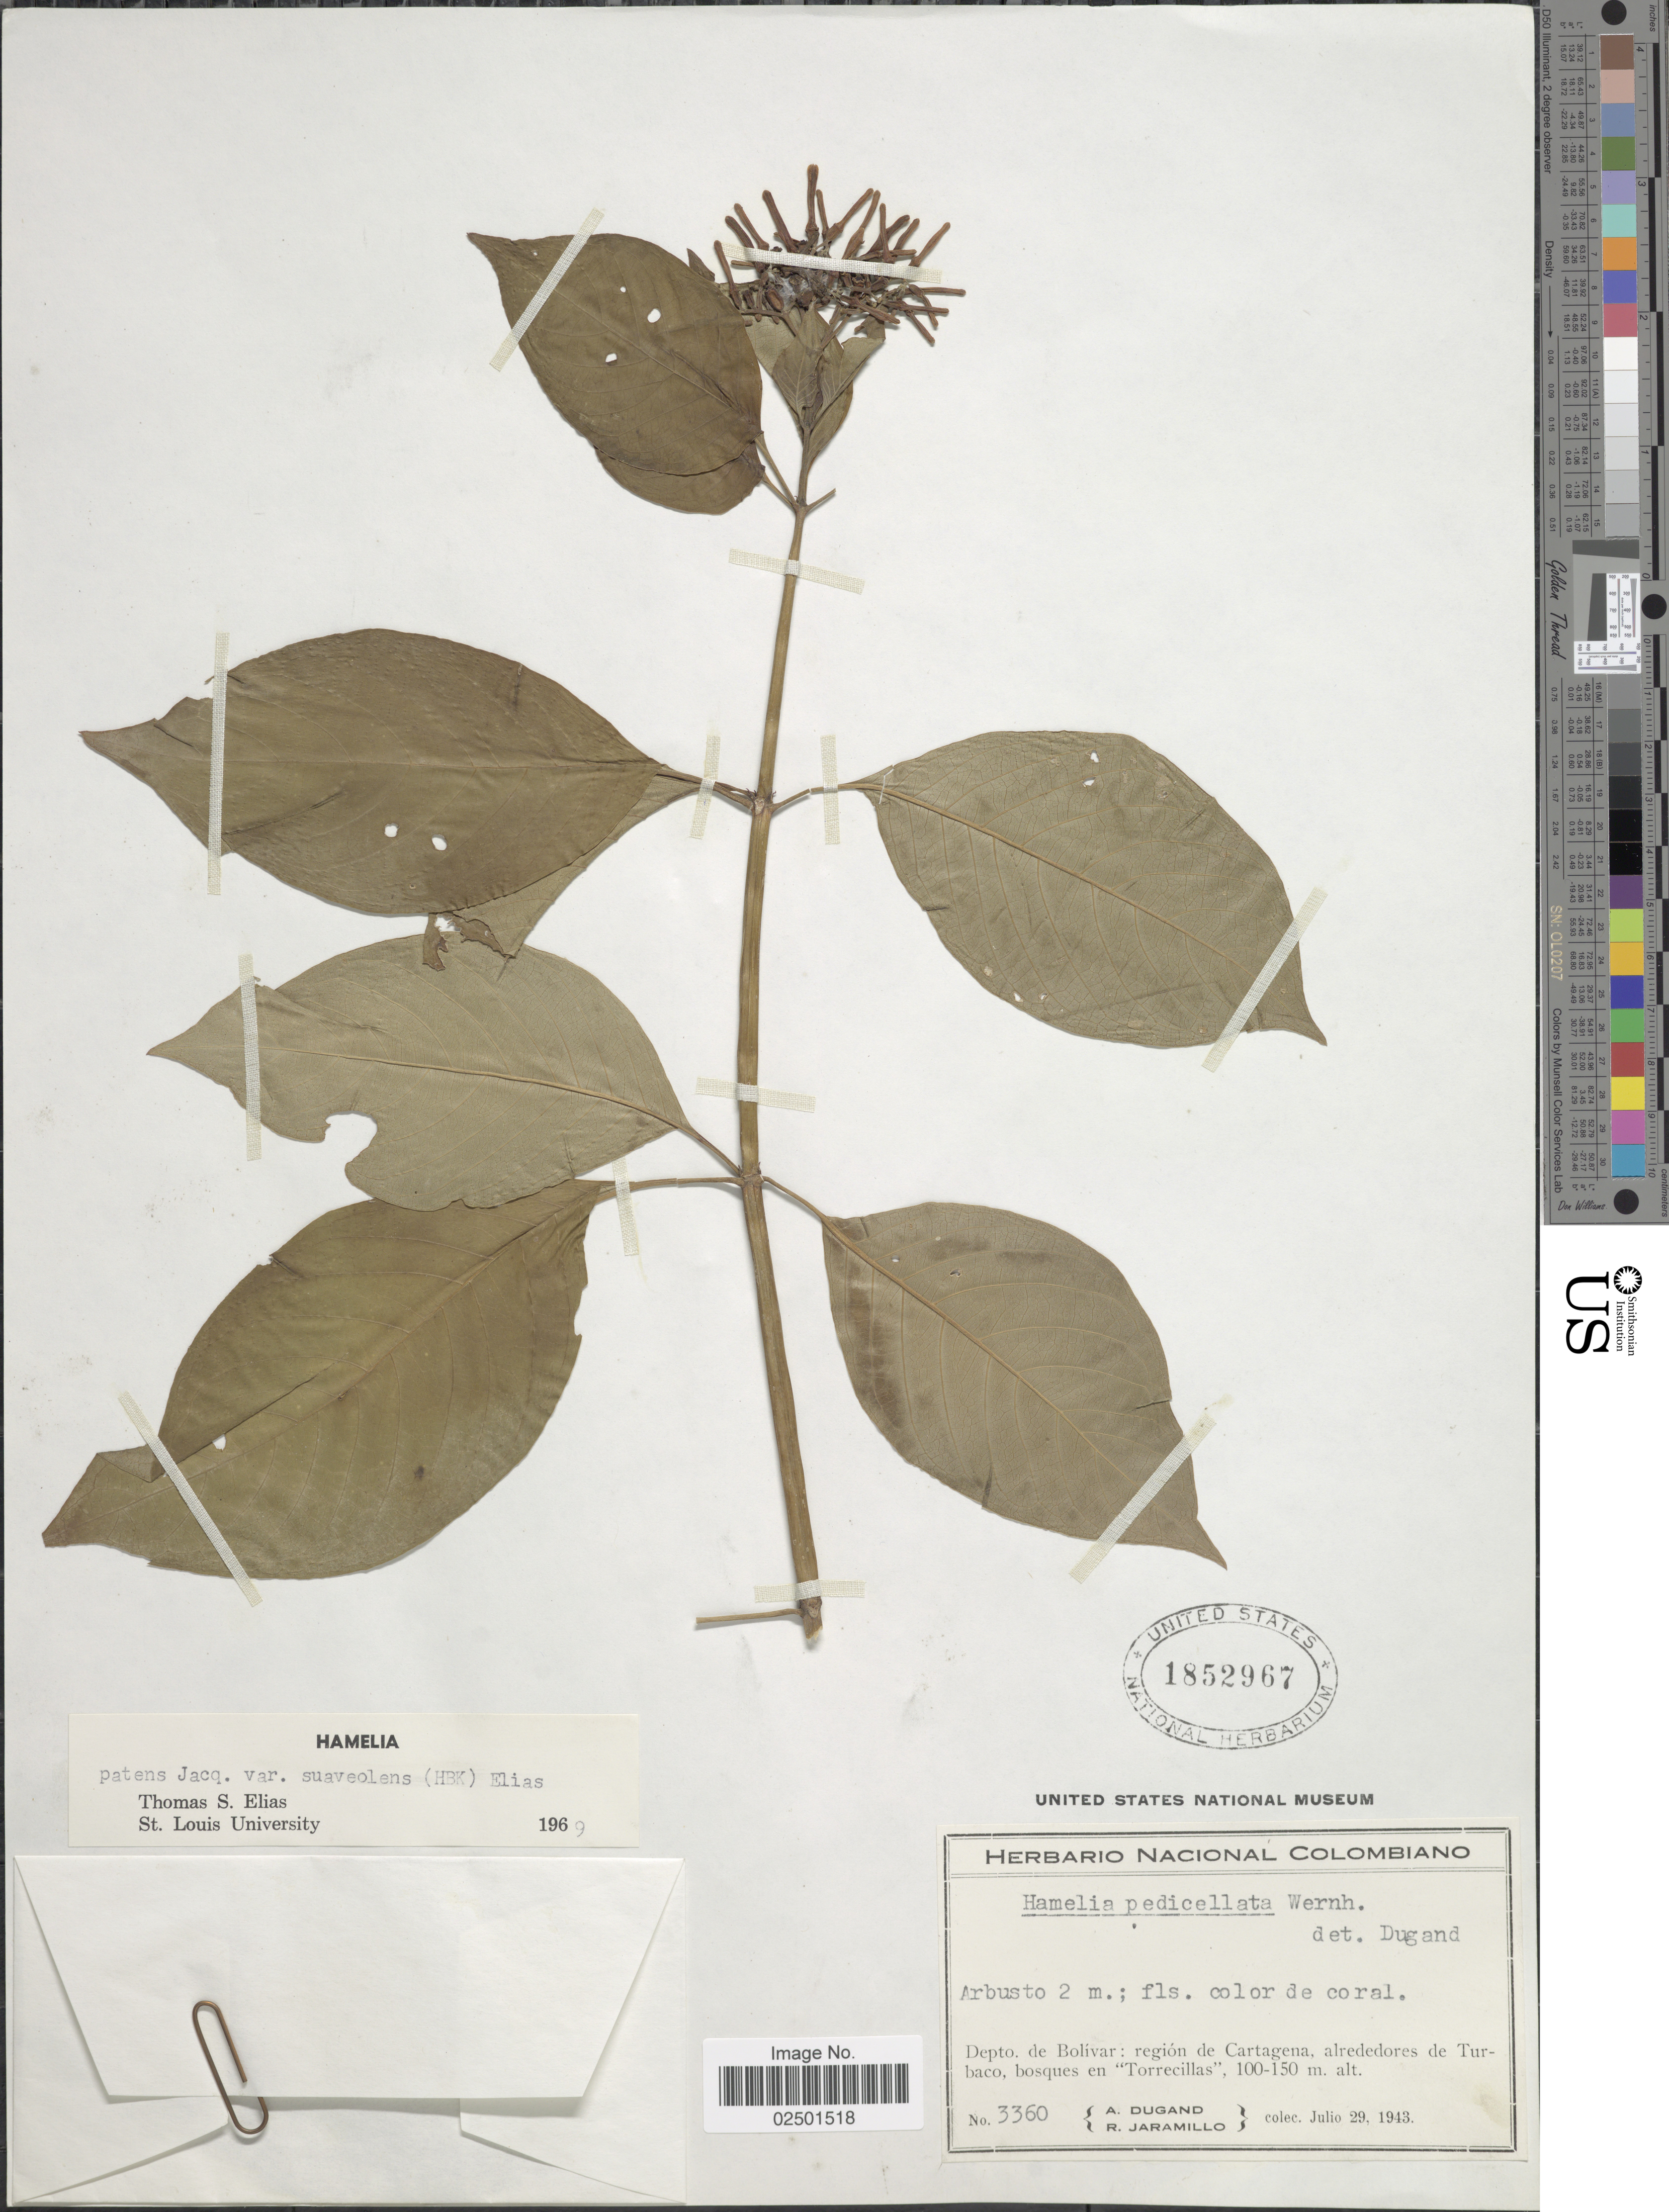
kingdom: Plantae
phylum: Tracheophyta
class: Magnoliopsida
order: Gentianales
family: Rubiaceae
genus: Hamelia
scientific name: Hamelia patens var. glabra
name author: Oerst.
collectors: A. Dugand & R. Jaramillo M.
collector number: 3360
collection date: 1943-07-29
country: Colombia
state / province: Bolívar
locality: Depto. de Bolivar: region de Cartagena, alrededores de Turbaco, bosques en "Torrecillas".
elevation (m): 100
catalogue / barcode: US 1852967